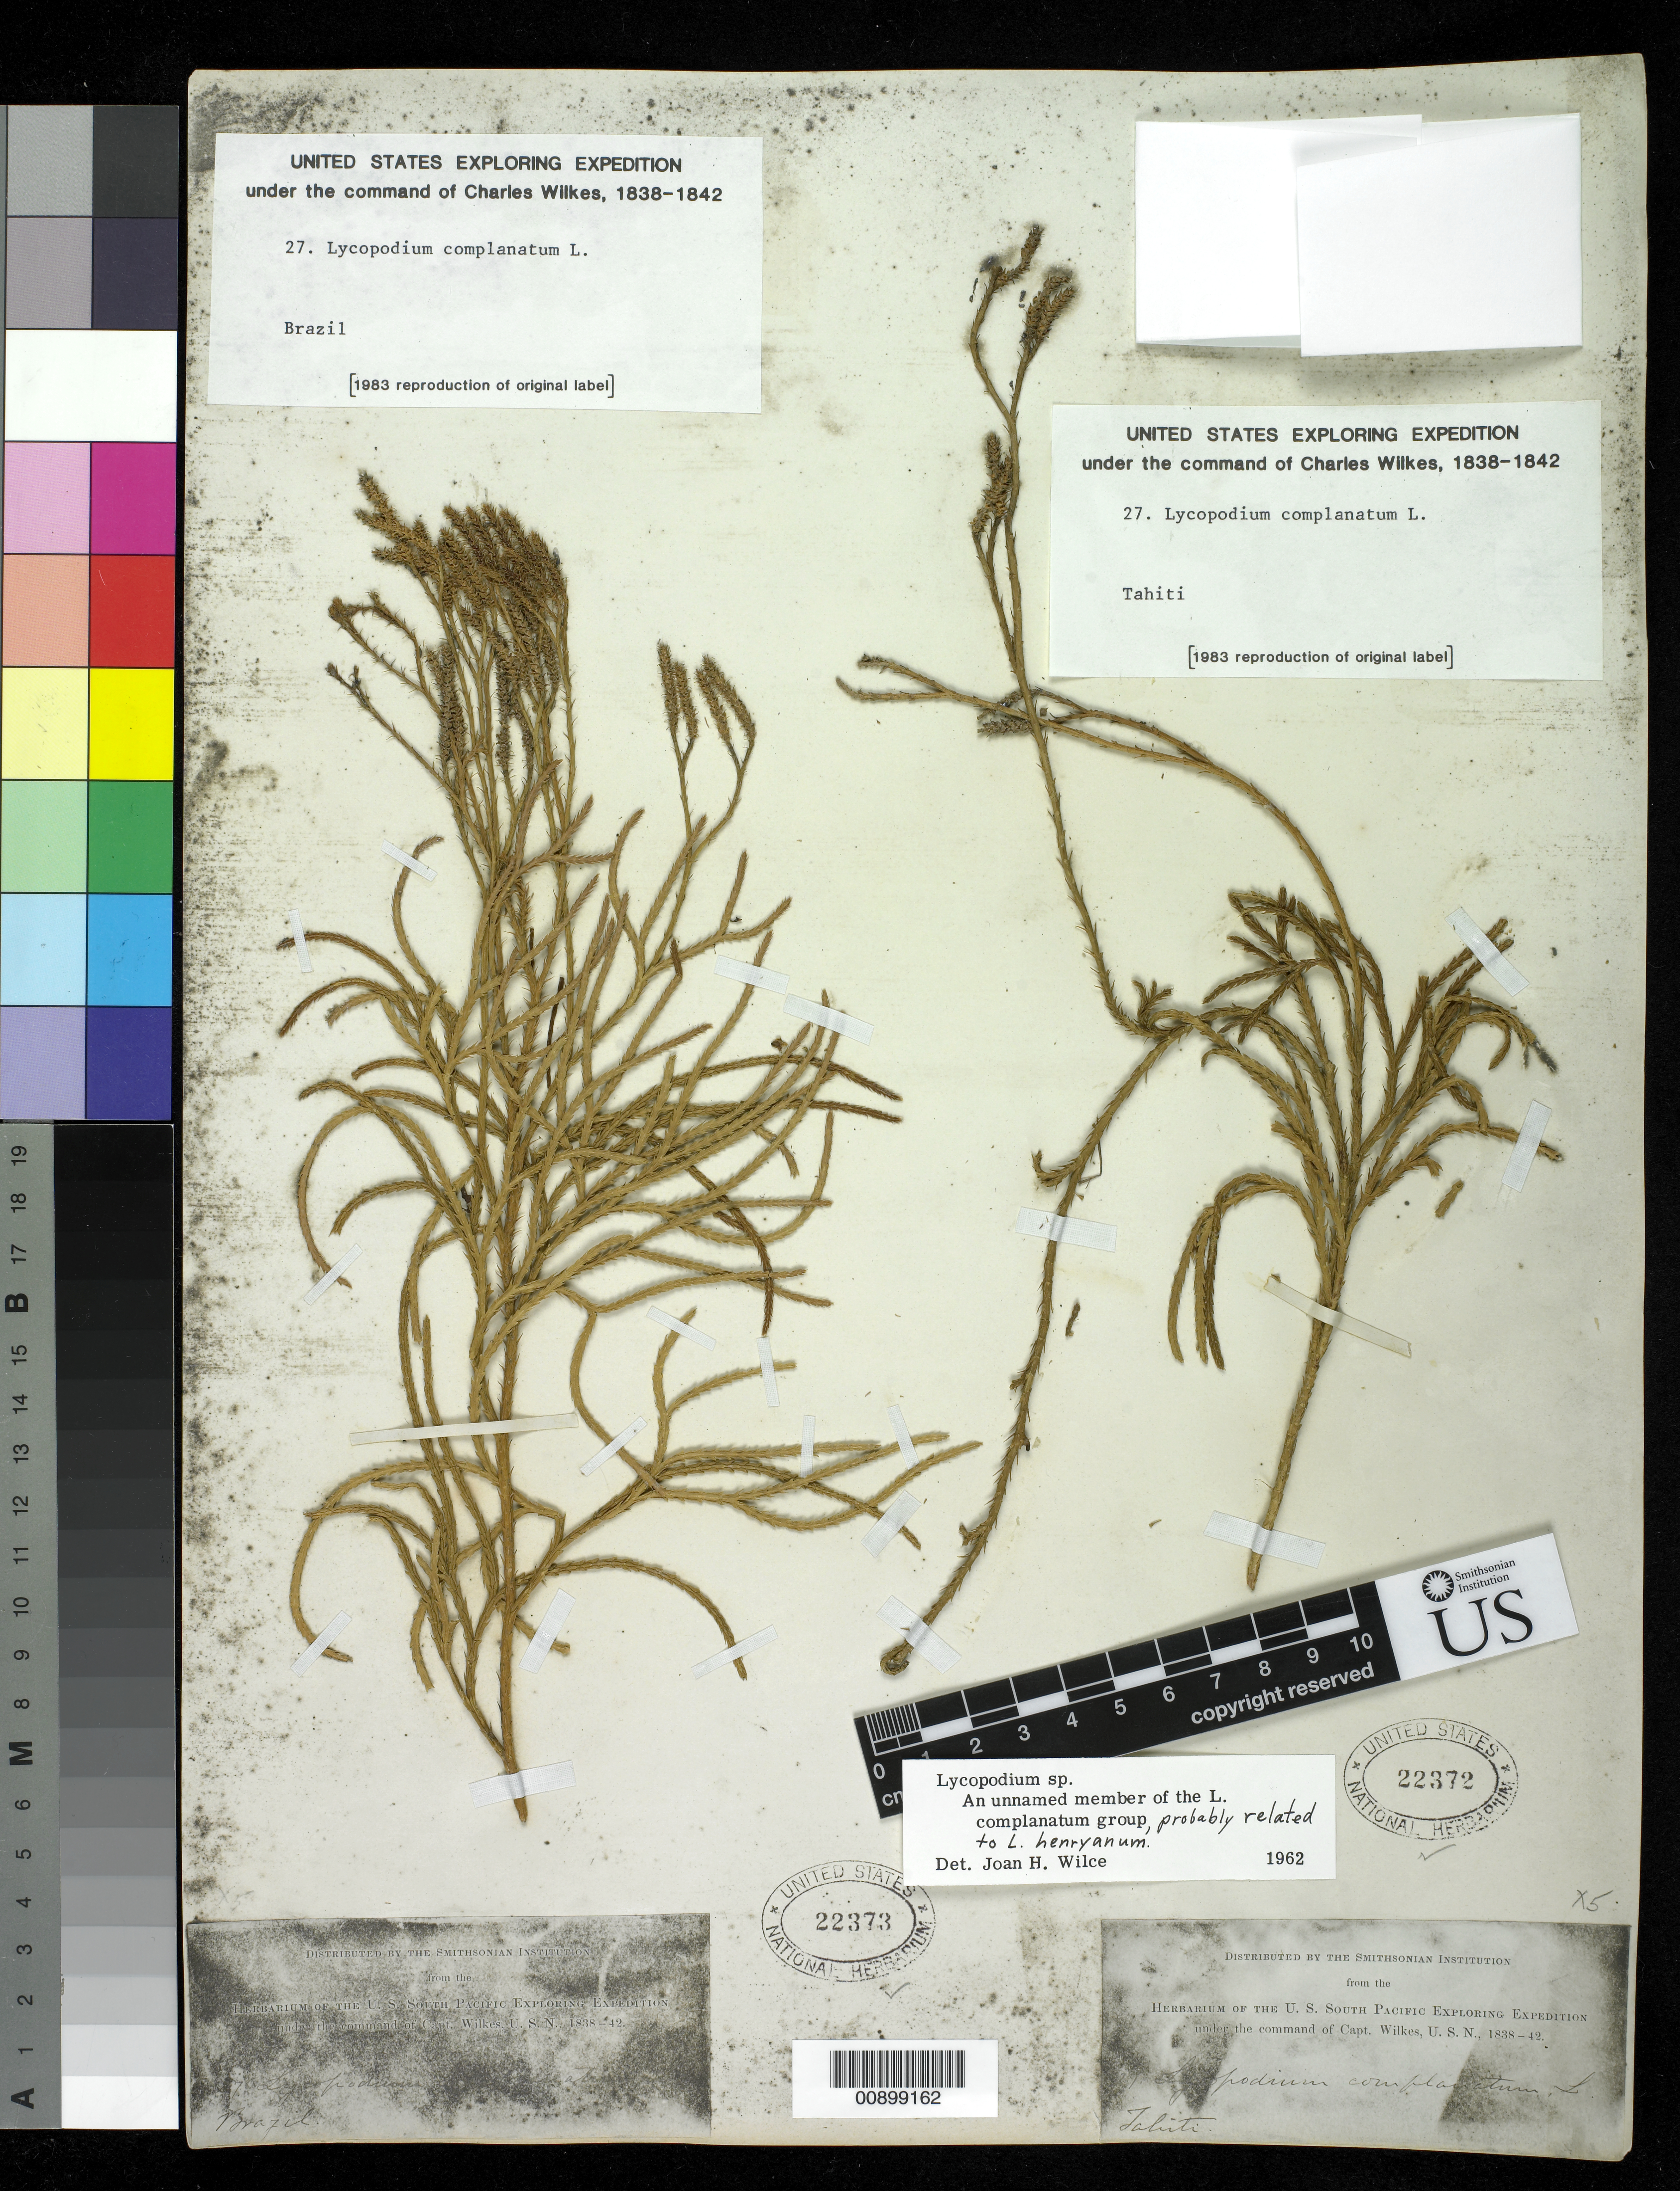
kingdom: Plantae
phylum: Tracheophyta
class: Lycopodiopsida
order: Lycopodiales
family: Lycopodiaceae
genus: Diphasiastrum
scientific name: Diphasiastrum thyoides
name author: (Humb. & Bonpl. ex Willd.) Holub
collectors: Wilkes Explor. Exped.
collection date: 1838/1842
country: Brazil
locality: Brazil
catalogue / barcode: US 22373